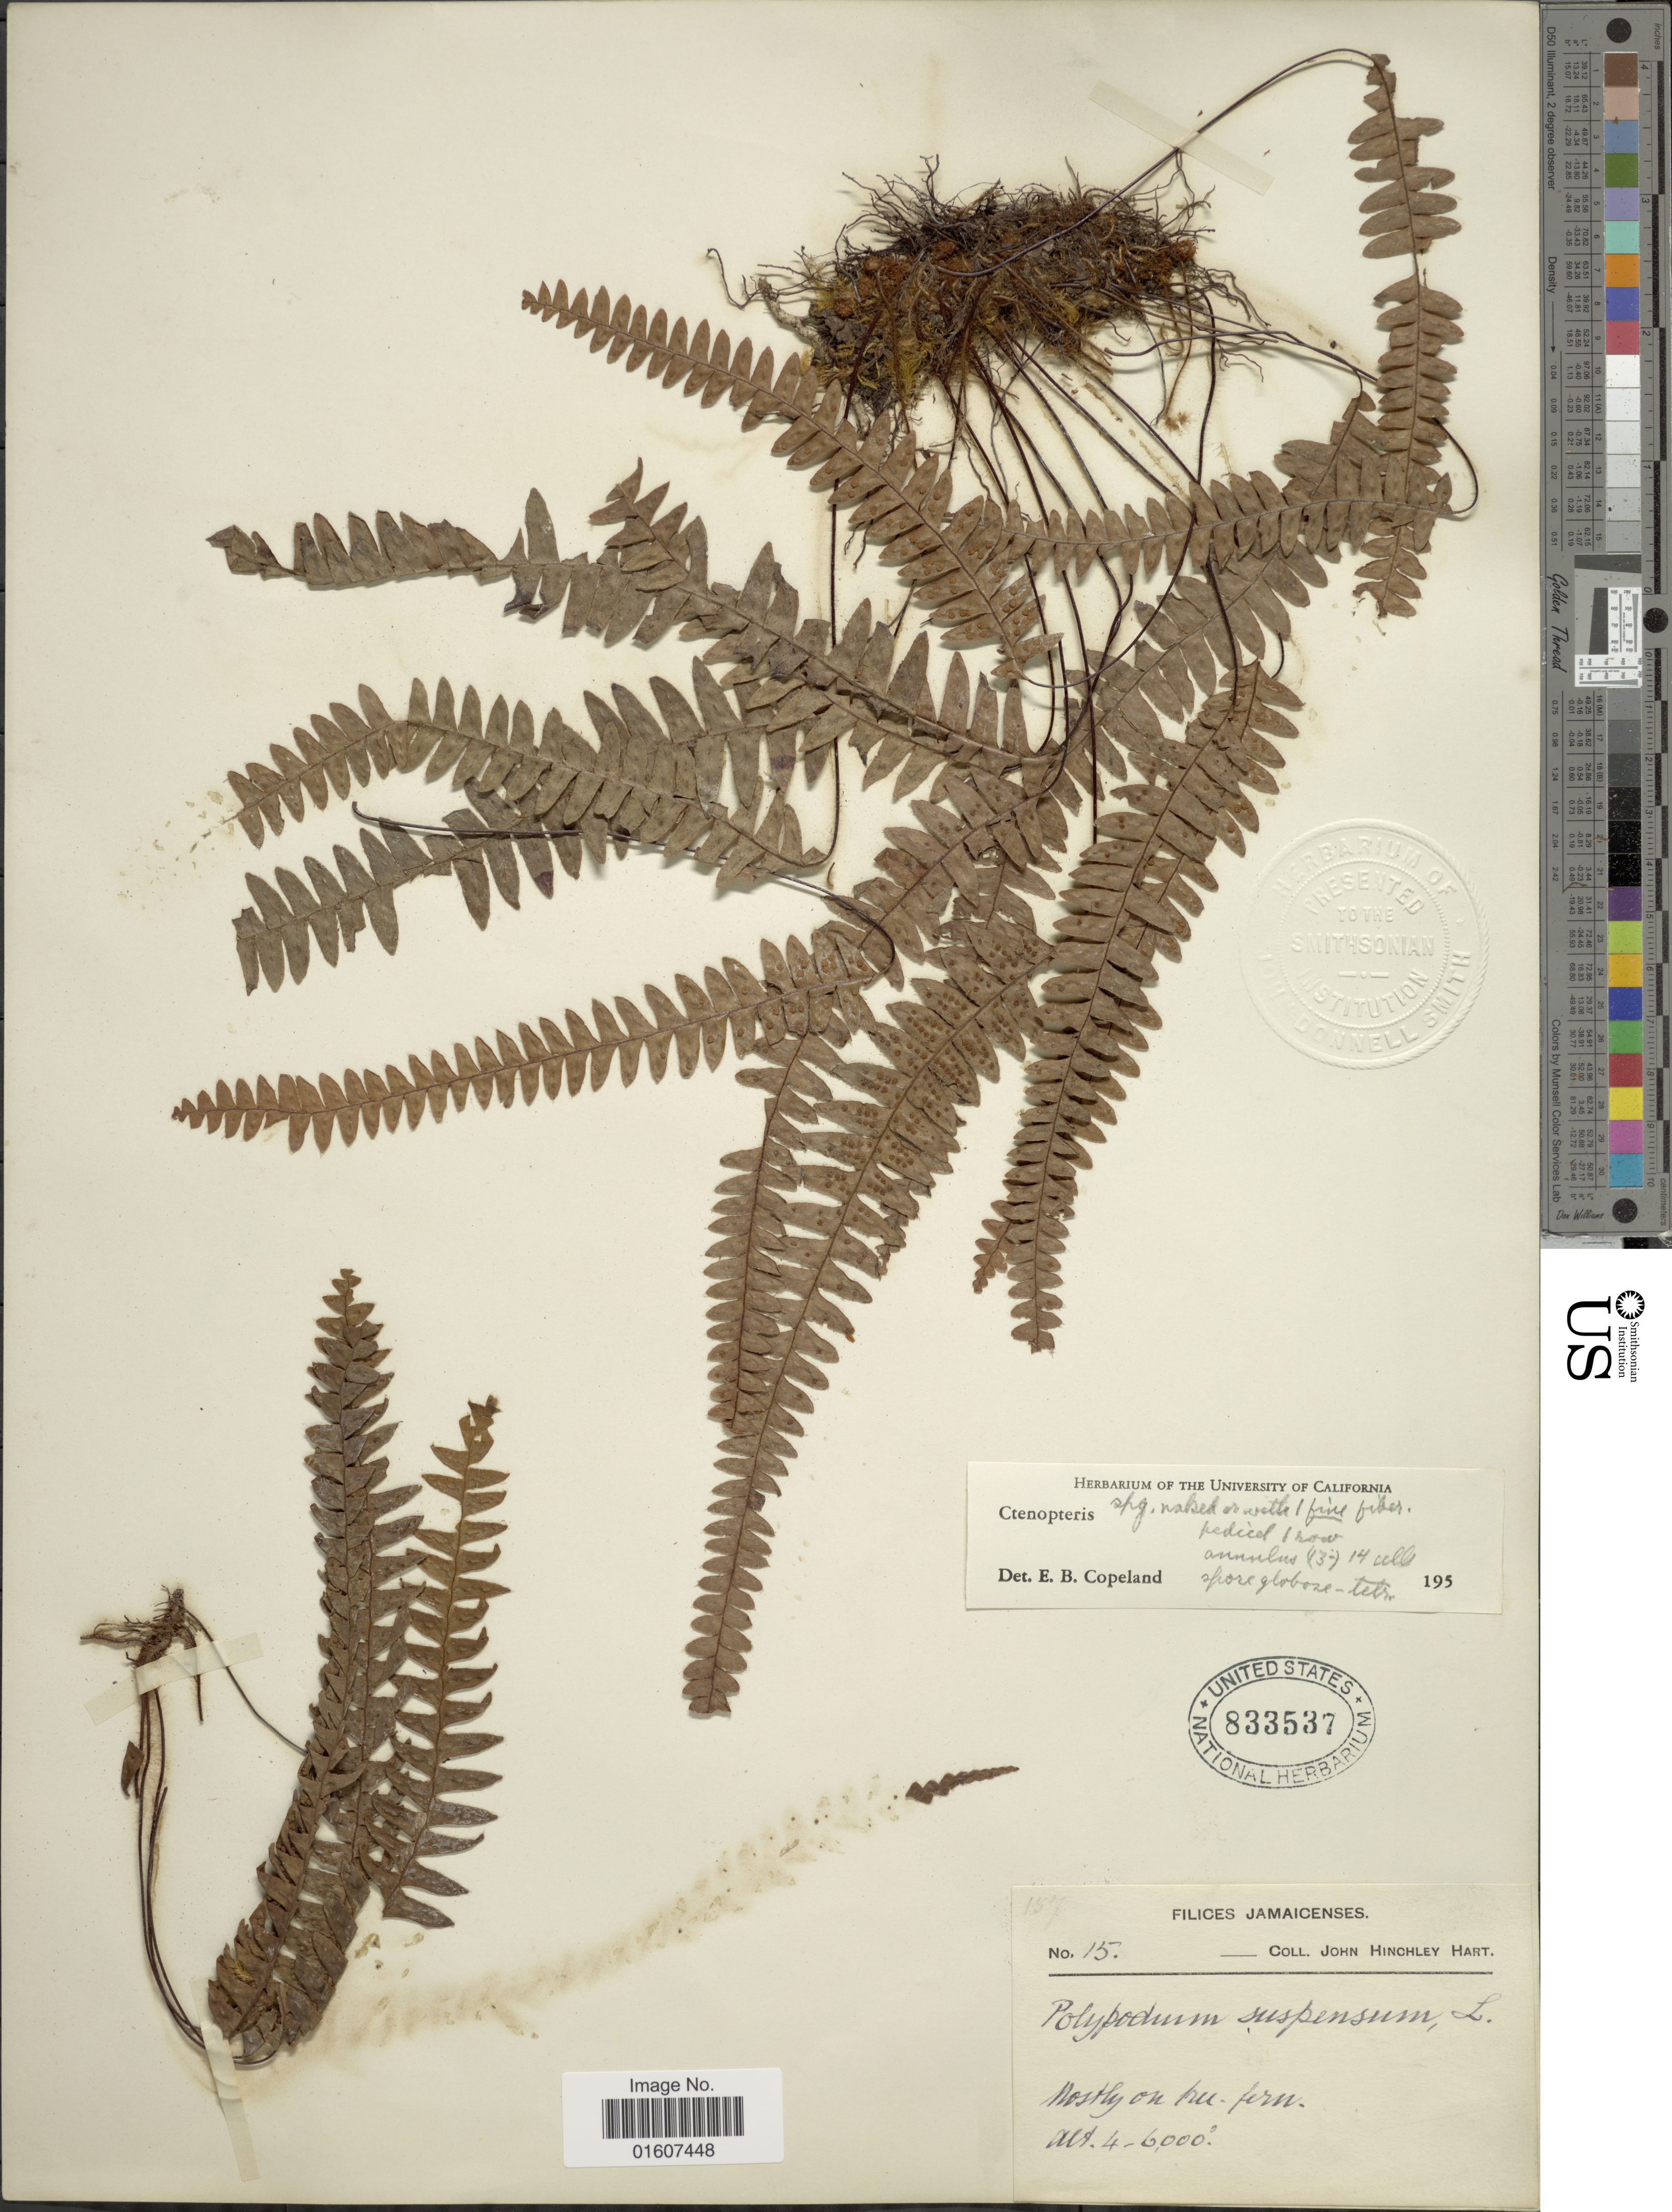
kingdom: Plantae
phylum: Tracheophyta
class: Polypodiopsida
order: Polypodiales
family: Polypodiaceae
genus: Terpsichore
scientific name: Terpsichore asplenifolia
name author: (L.) A.R. Sm.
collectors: J. H. Hart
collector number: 15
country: Jamaica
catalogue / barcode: US 833537